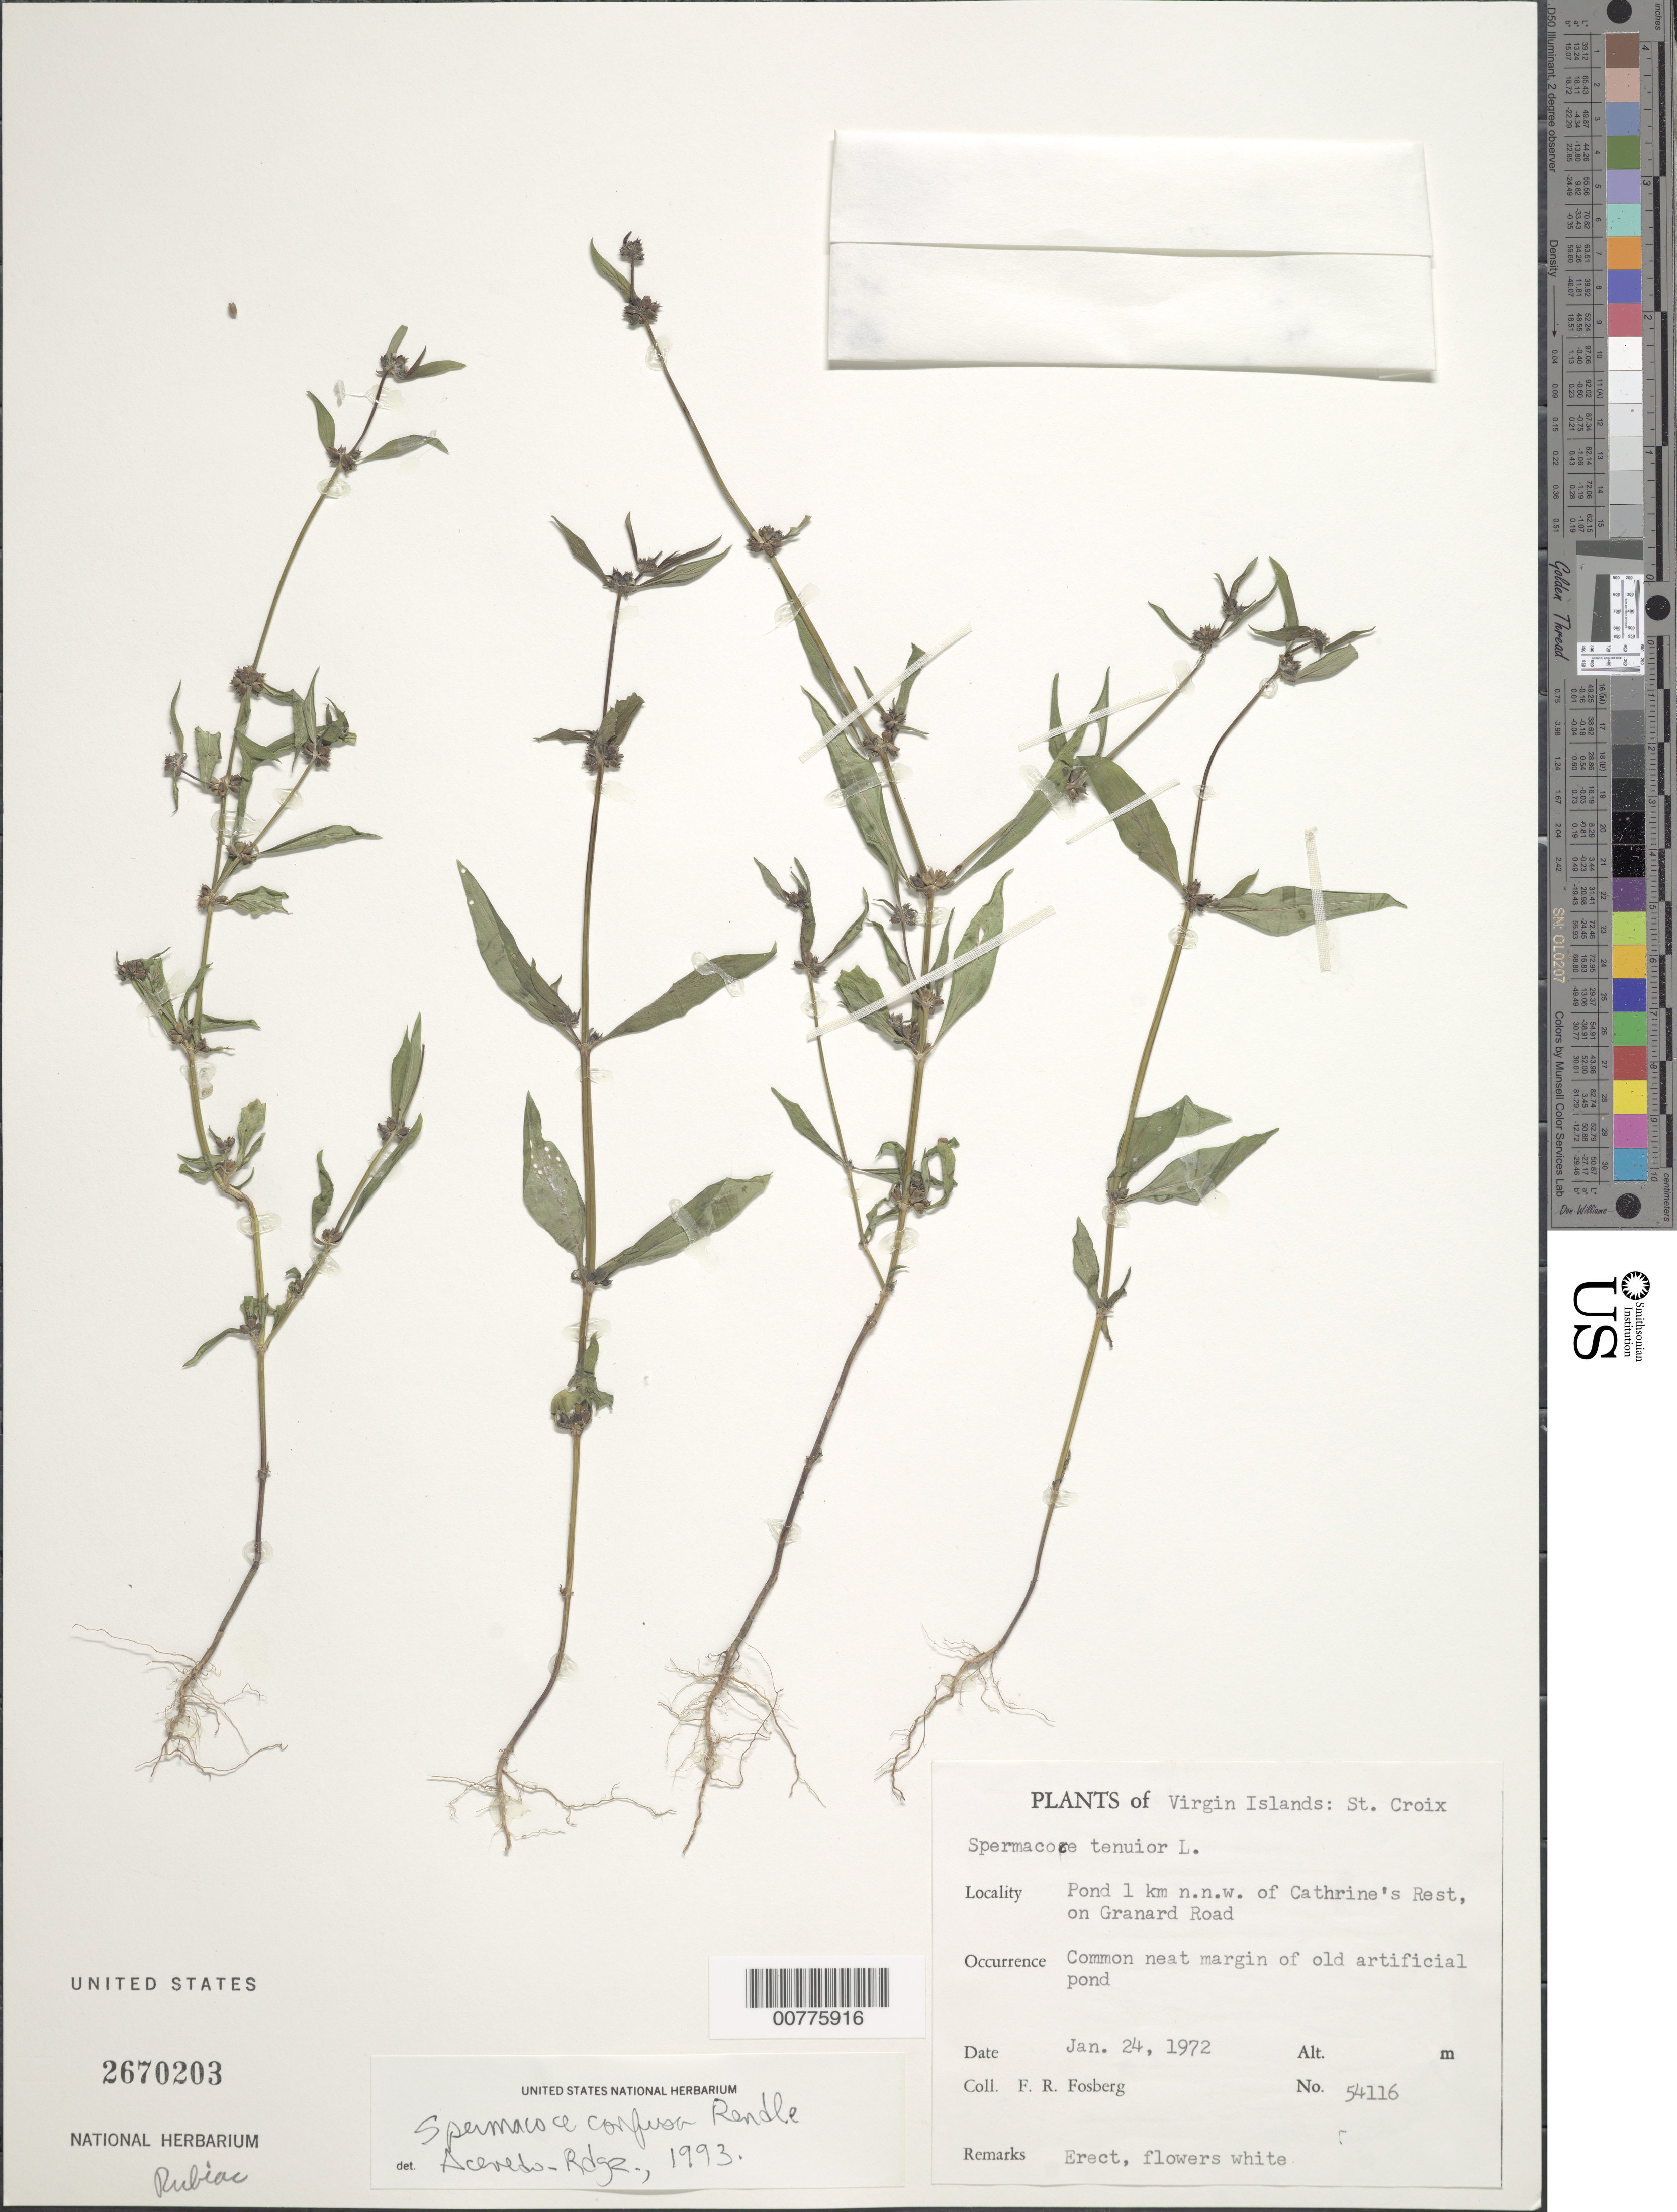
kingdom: Plantae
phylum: Tracheophyta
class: Magnoliopsida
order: Gentianales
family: Rubiaceae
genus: Spermacoce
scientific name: Spermacoce tenuior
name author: L.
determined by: Acevedo-Rodríguez, P., (BOT), Smithsonian Institution - National Museum of Natural History (UNITED STATES)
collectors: F. R. Fosberg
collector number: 54116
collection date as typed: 24 Jan 1972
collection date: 1972-01-24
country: U.S. Virgin Islands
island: St. Croix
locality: Pond 1 km NNW of Cathrine's Rest, on Granard Road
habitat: Common near margin of old artificial pond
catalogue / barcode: US 2670203